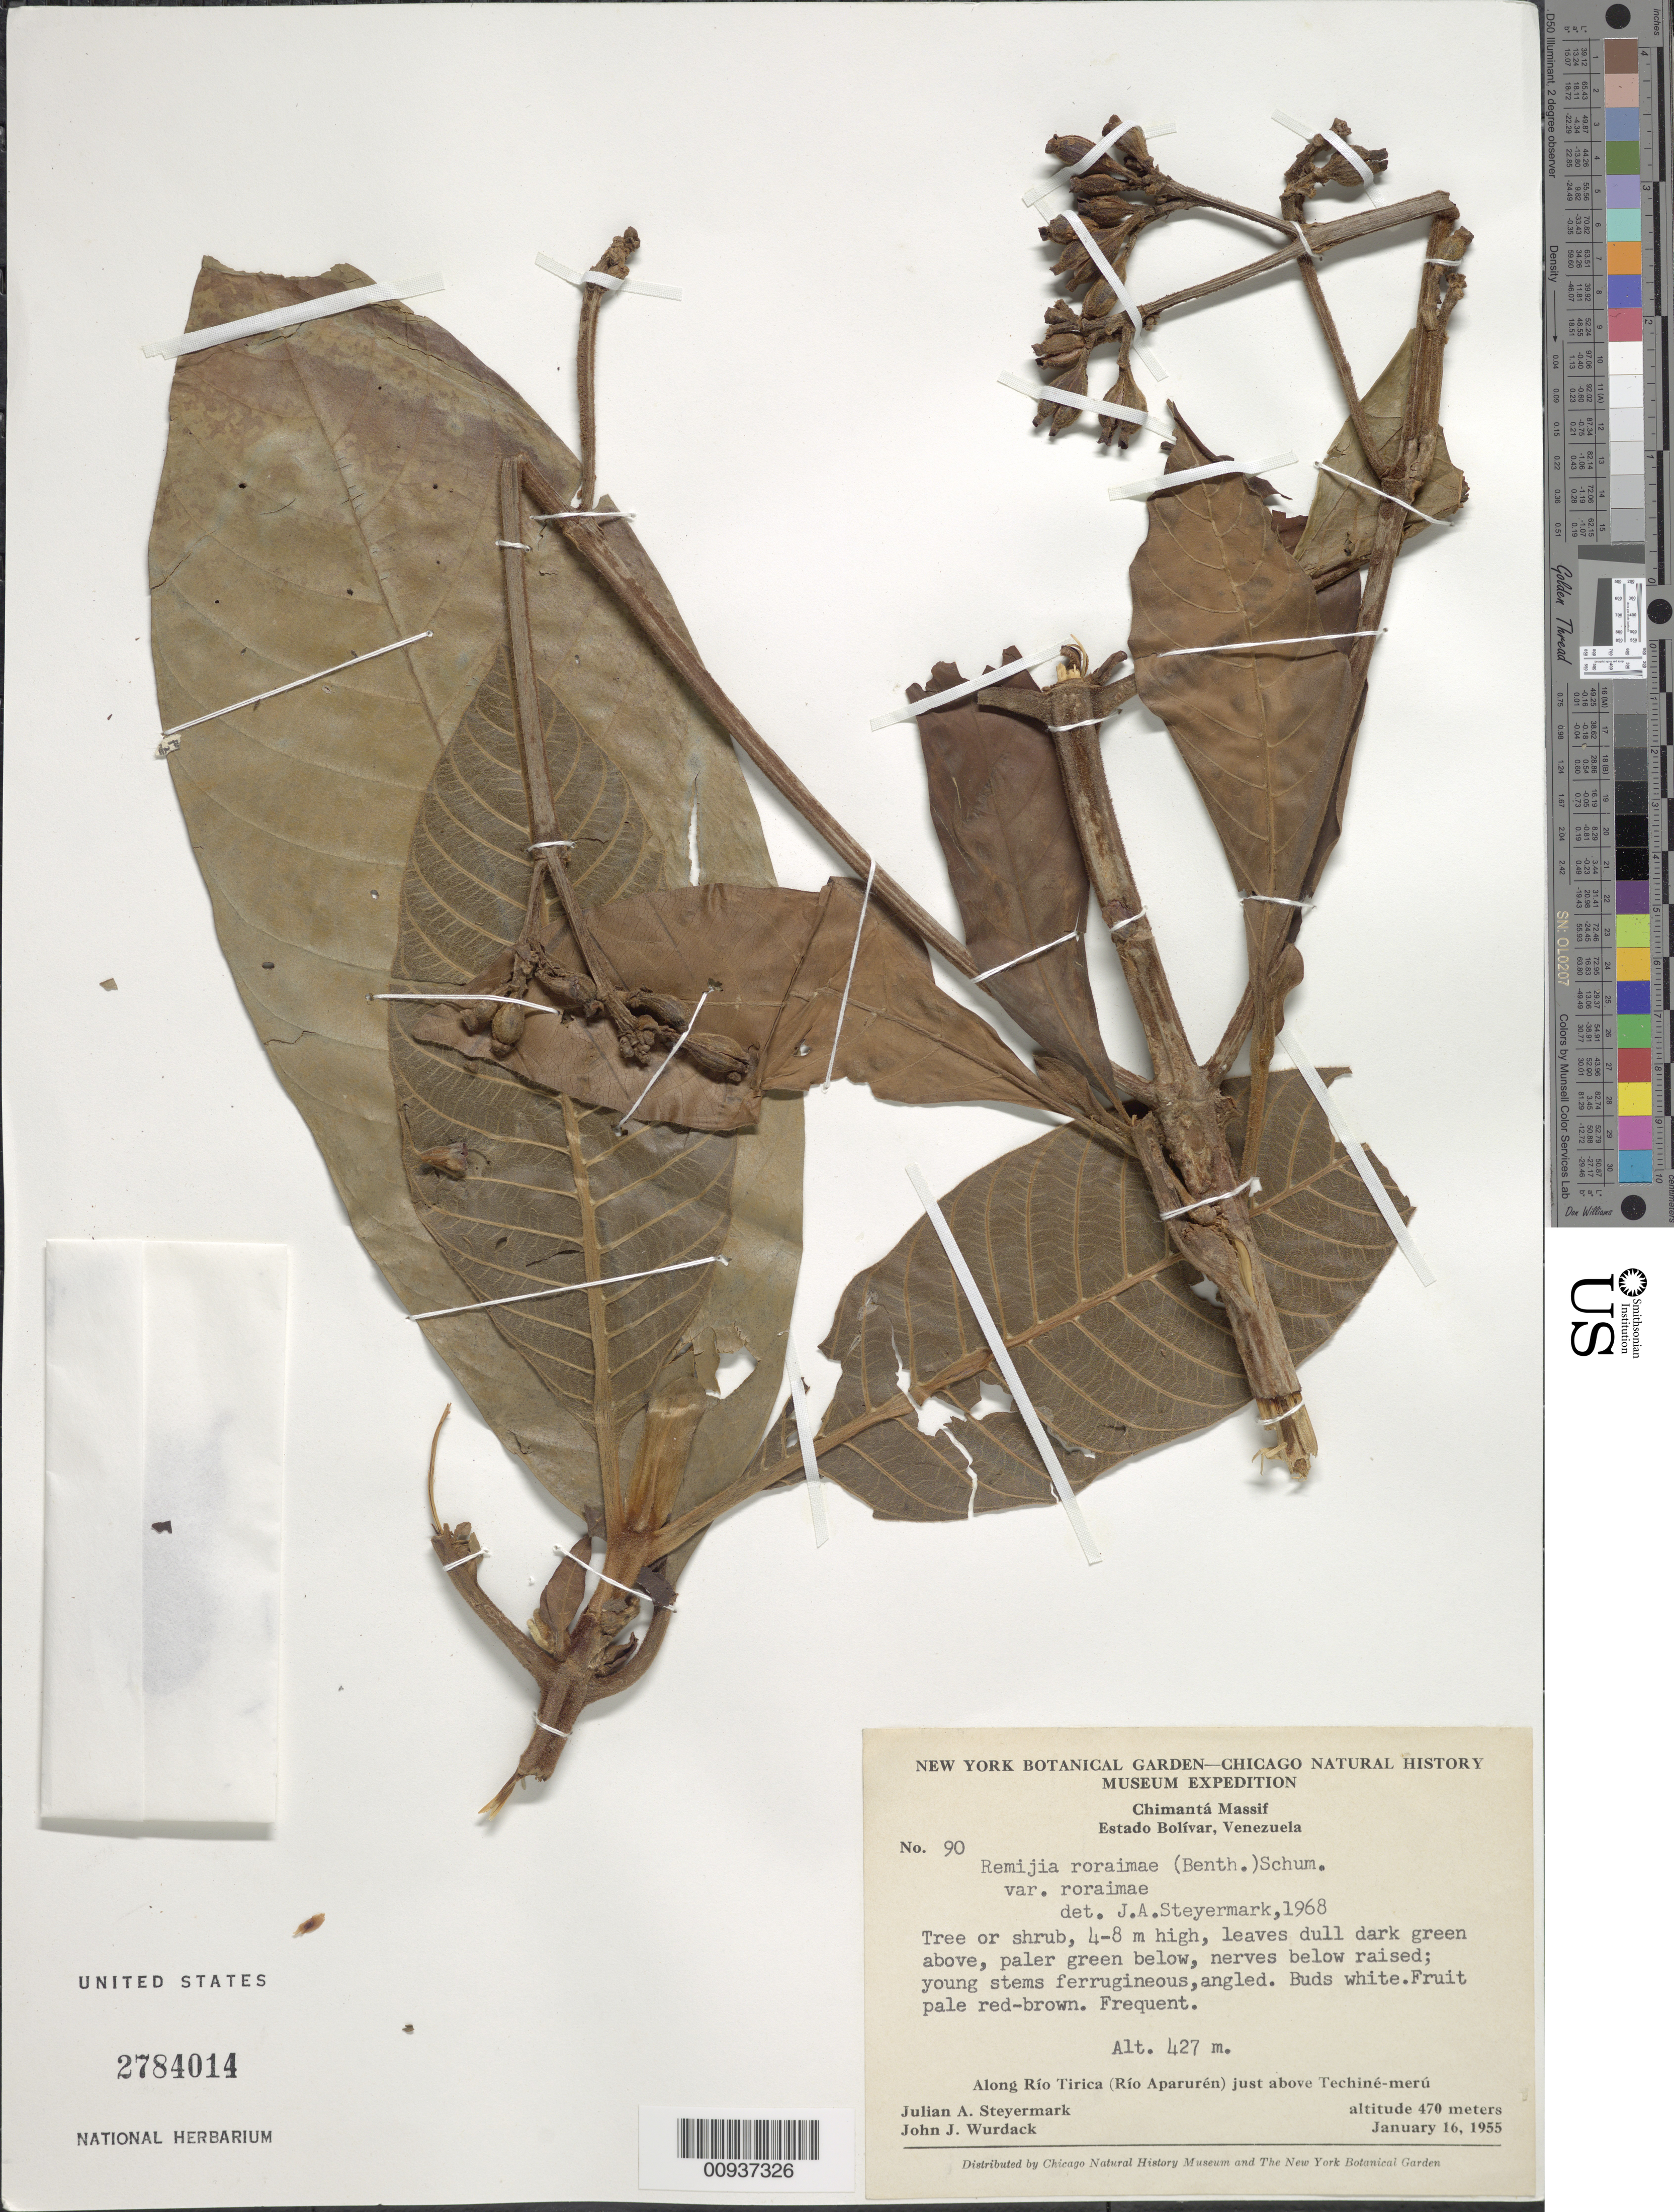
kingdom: Plantae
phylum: Tracheophyta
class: Magnoliopsida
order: Gentianales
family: Rubiaceae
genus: Remijia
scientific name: Remijia roraimae var. roraimae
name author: (Benth.) K. Schum.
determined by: Steyermark, Julian A., (VEN)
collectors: J. Steyermark & J. J. Wurdack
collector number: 90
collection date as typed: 16-Jan-55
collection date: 1955-01-16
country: Venezuela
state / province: Bolívar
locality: Río Tirica (Río Aparurén) just about Techiné-meru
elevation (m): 427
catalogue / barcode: US 2784014